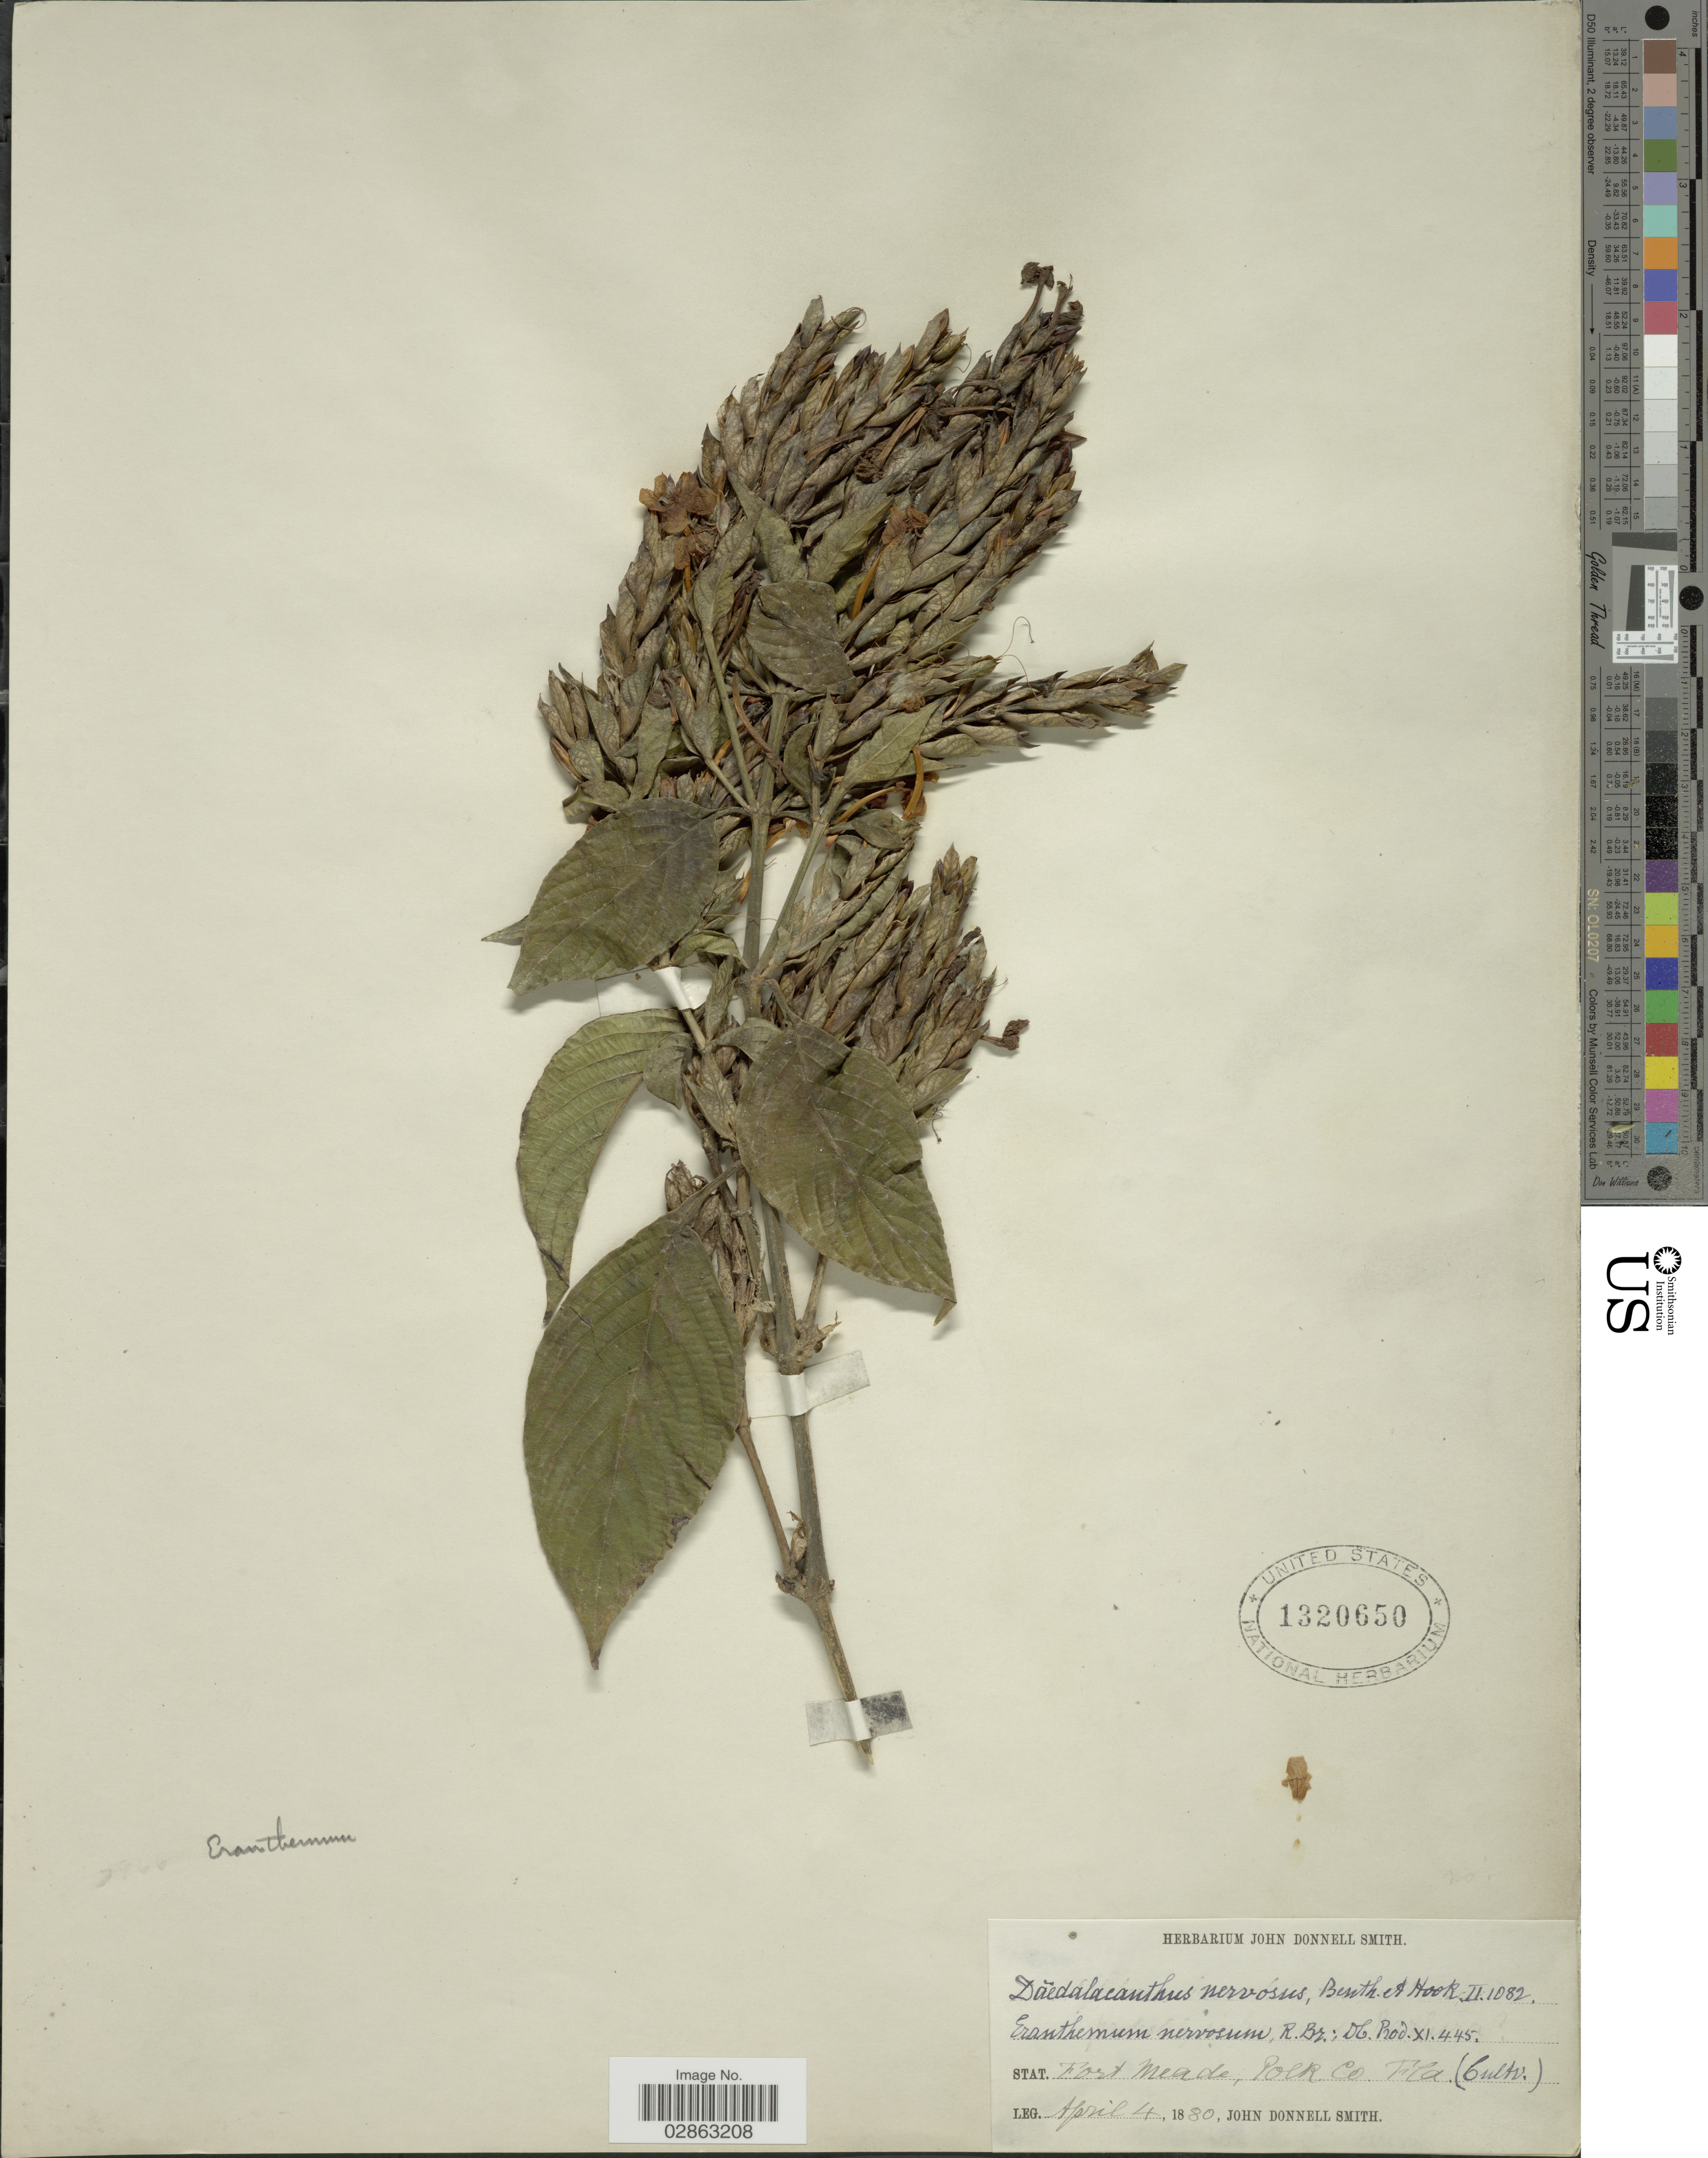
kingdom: Plantae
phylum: Tracheophyta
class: Magnoliopsida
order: Lamiales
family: Acanthaceae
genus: Eranthemum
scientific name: Eranthemum nervosum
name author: (Vahl) R. Br. ex Roem. & Schult.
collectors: J. Donnell Smith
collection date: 1880-04-04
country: United States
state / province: Florida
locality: Stat. Fort Meade, Polk Co. Fla.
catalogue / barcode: US 1320650